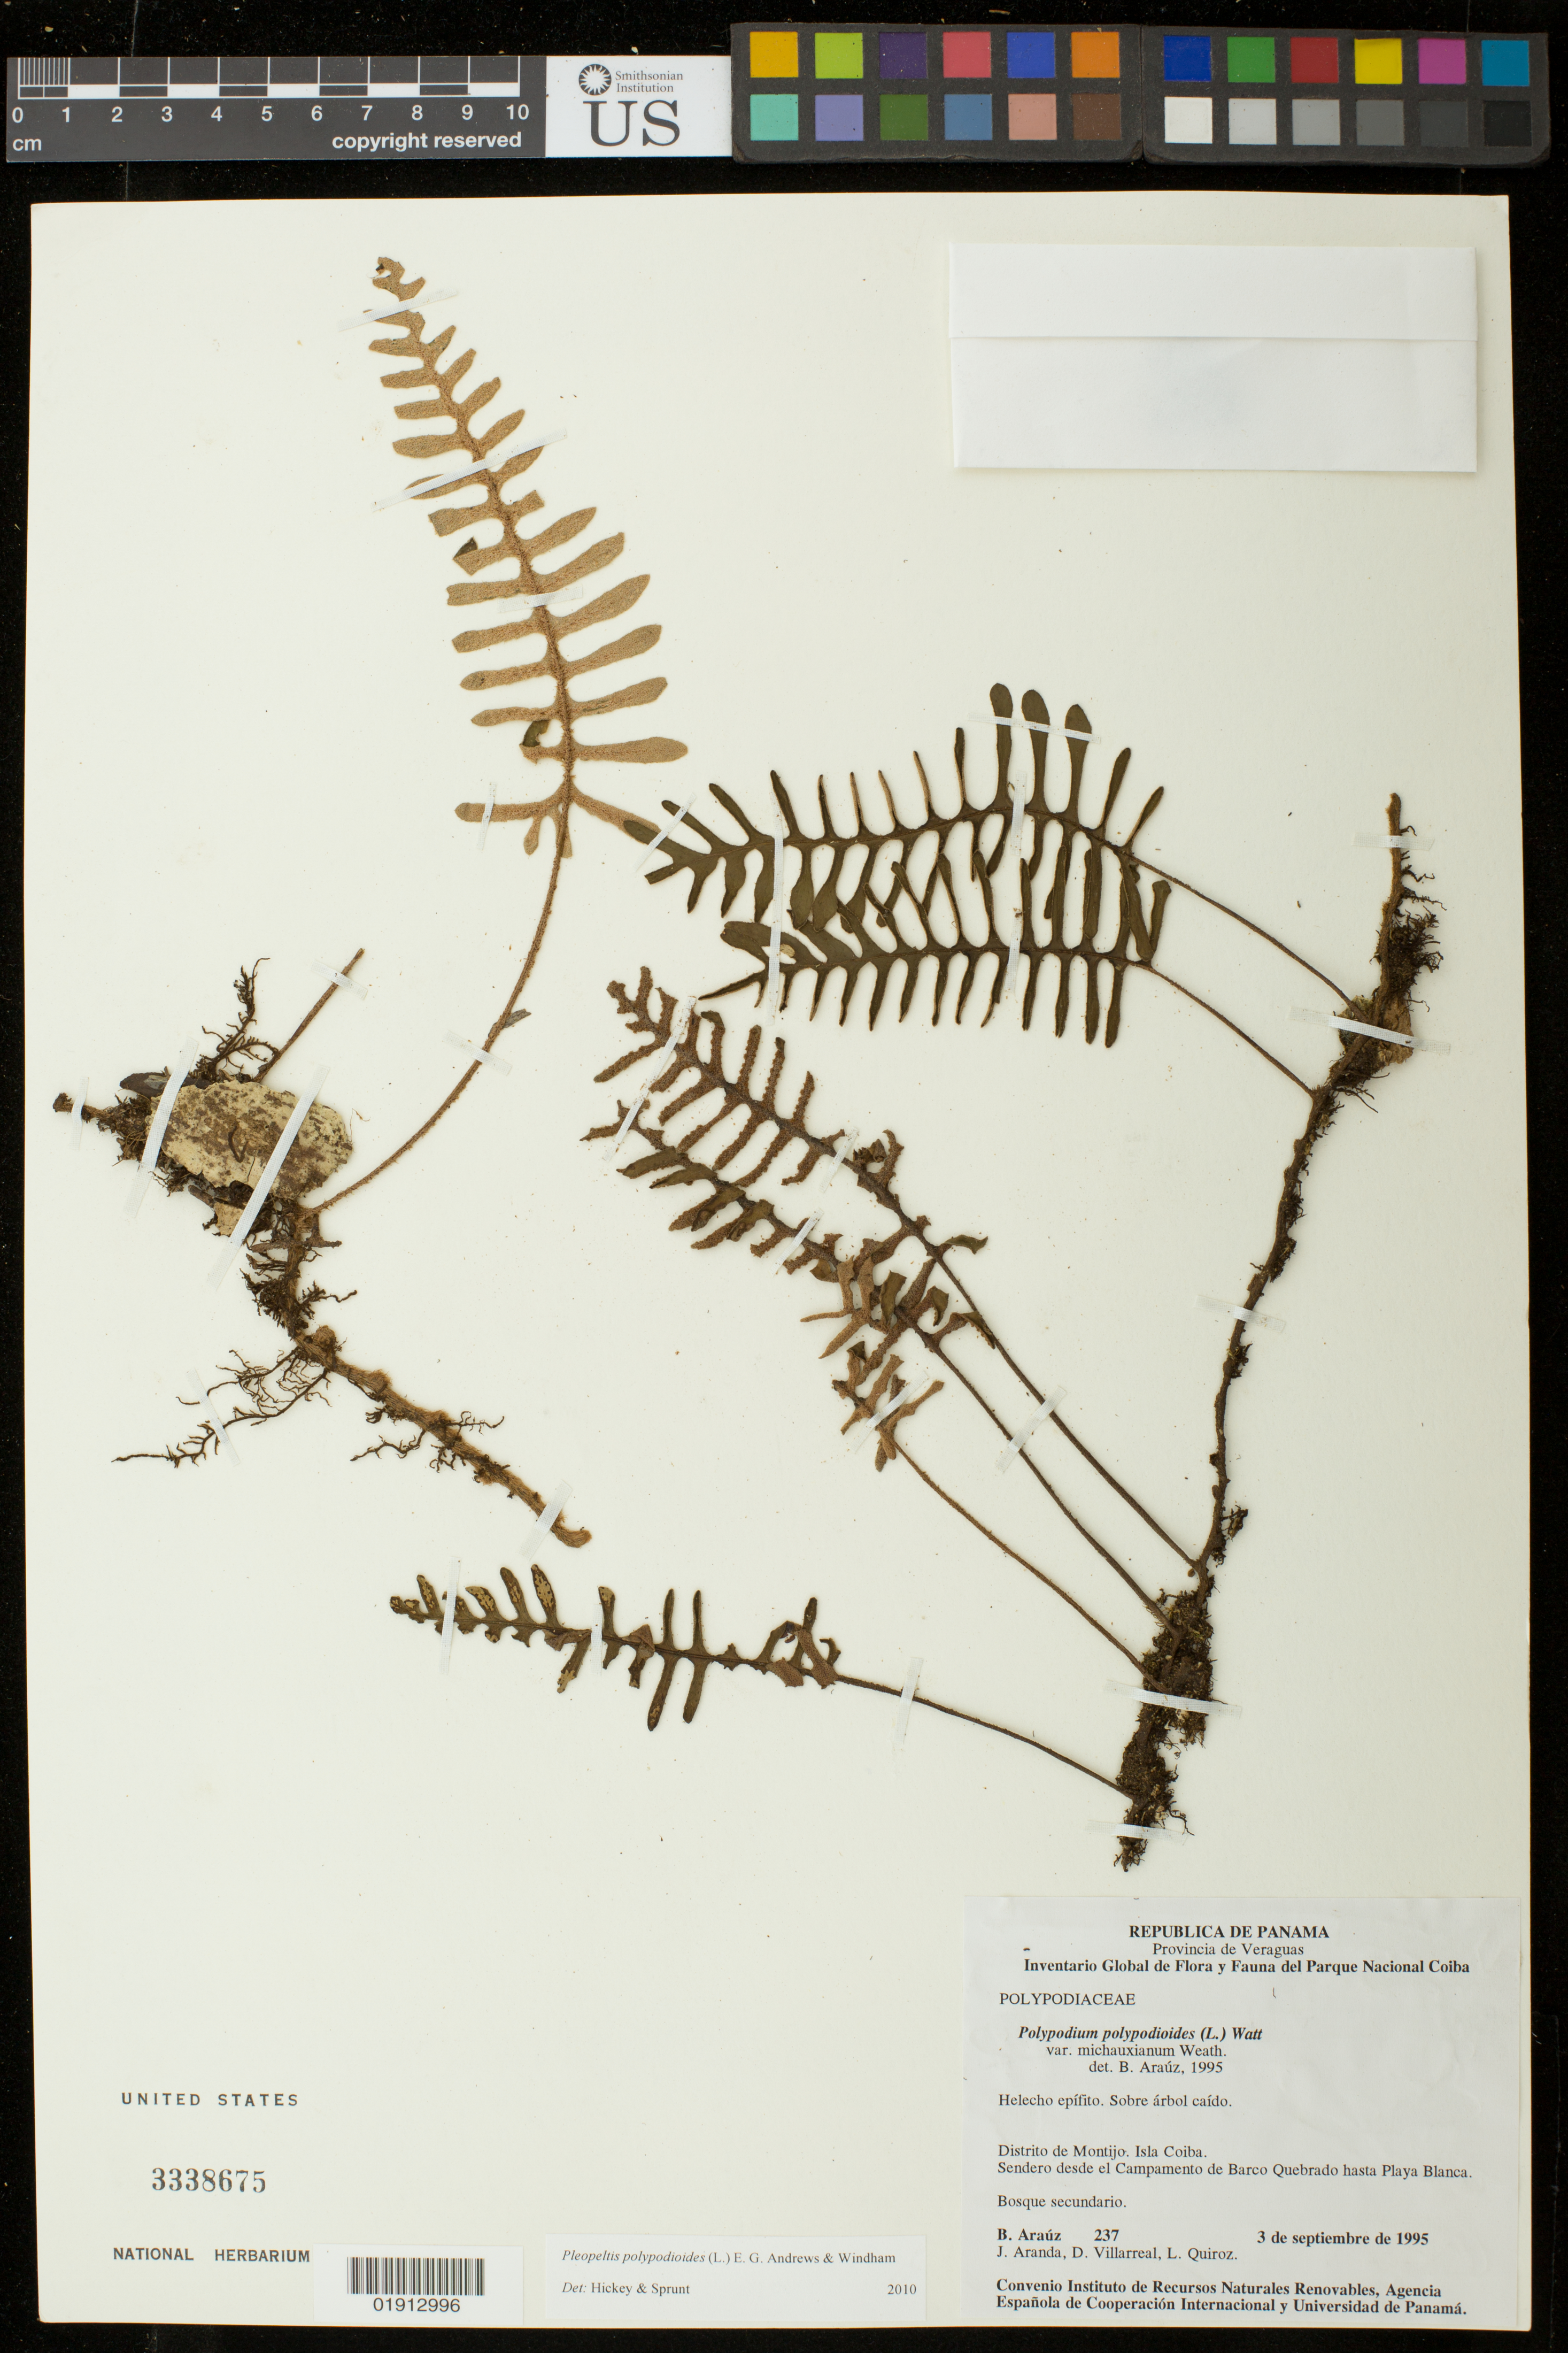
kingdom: Plantae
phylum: Tracheophyta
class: Polypodiopsida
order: Polypodiales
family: Polypodiaceae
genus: Pleopeltis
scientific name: Pleopeltis polypodioides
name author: (L.) E.G. Andrews & Windham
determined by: Hickey, R. J.; Sprunt, S. V.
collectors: B. Araúz, J. Aranda, D. Villarreal & L. Quiroz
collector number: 237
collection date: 1995-09-03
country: Panama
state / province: Veraguas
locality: Distrito de Montjio, Isla Coiba, Sendero desde el Campamento de Barco Quebrado hasta Playa Blanca, Bosque secundario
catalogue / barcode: US 3338675